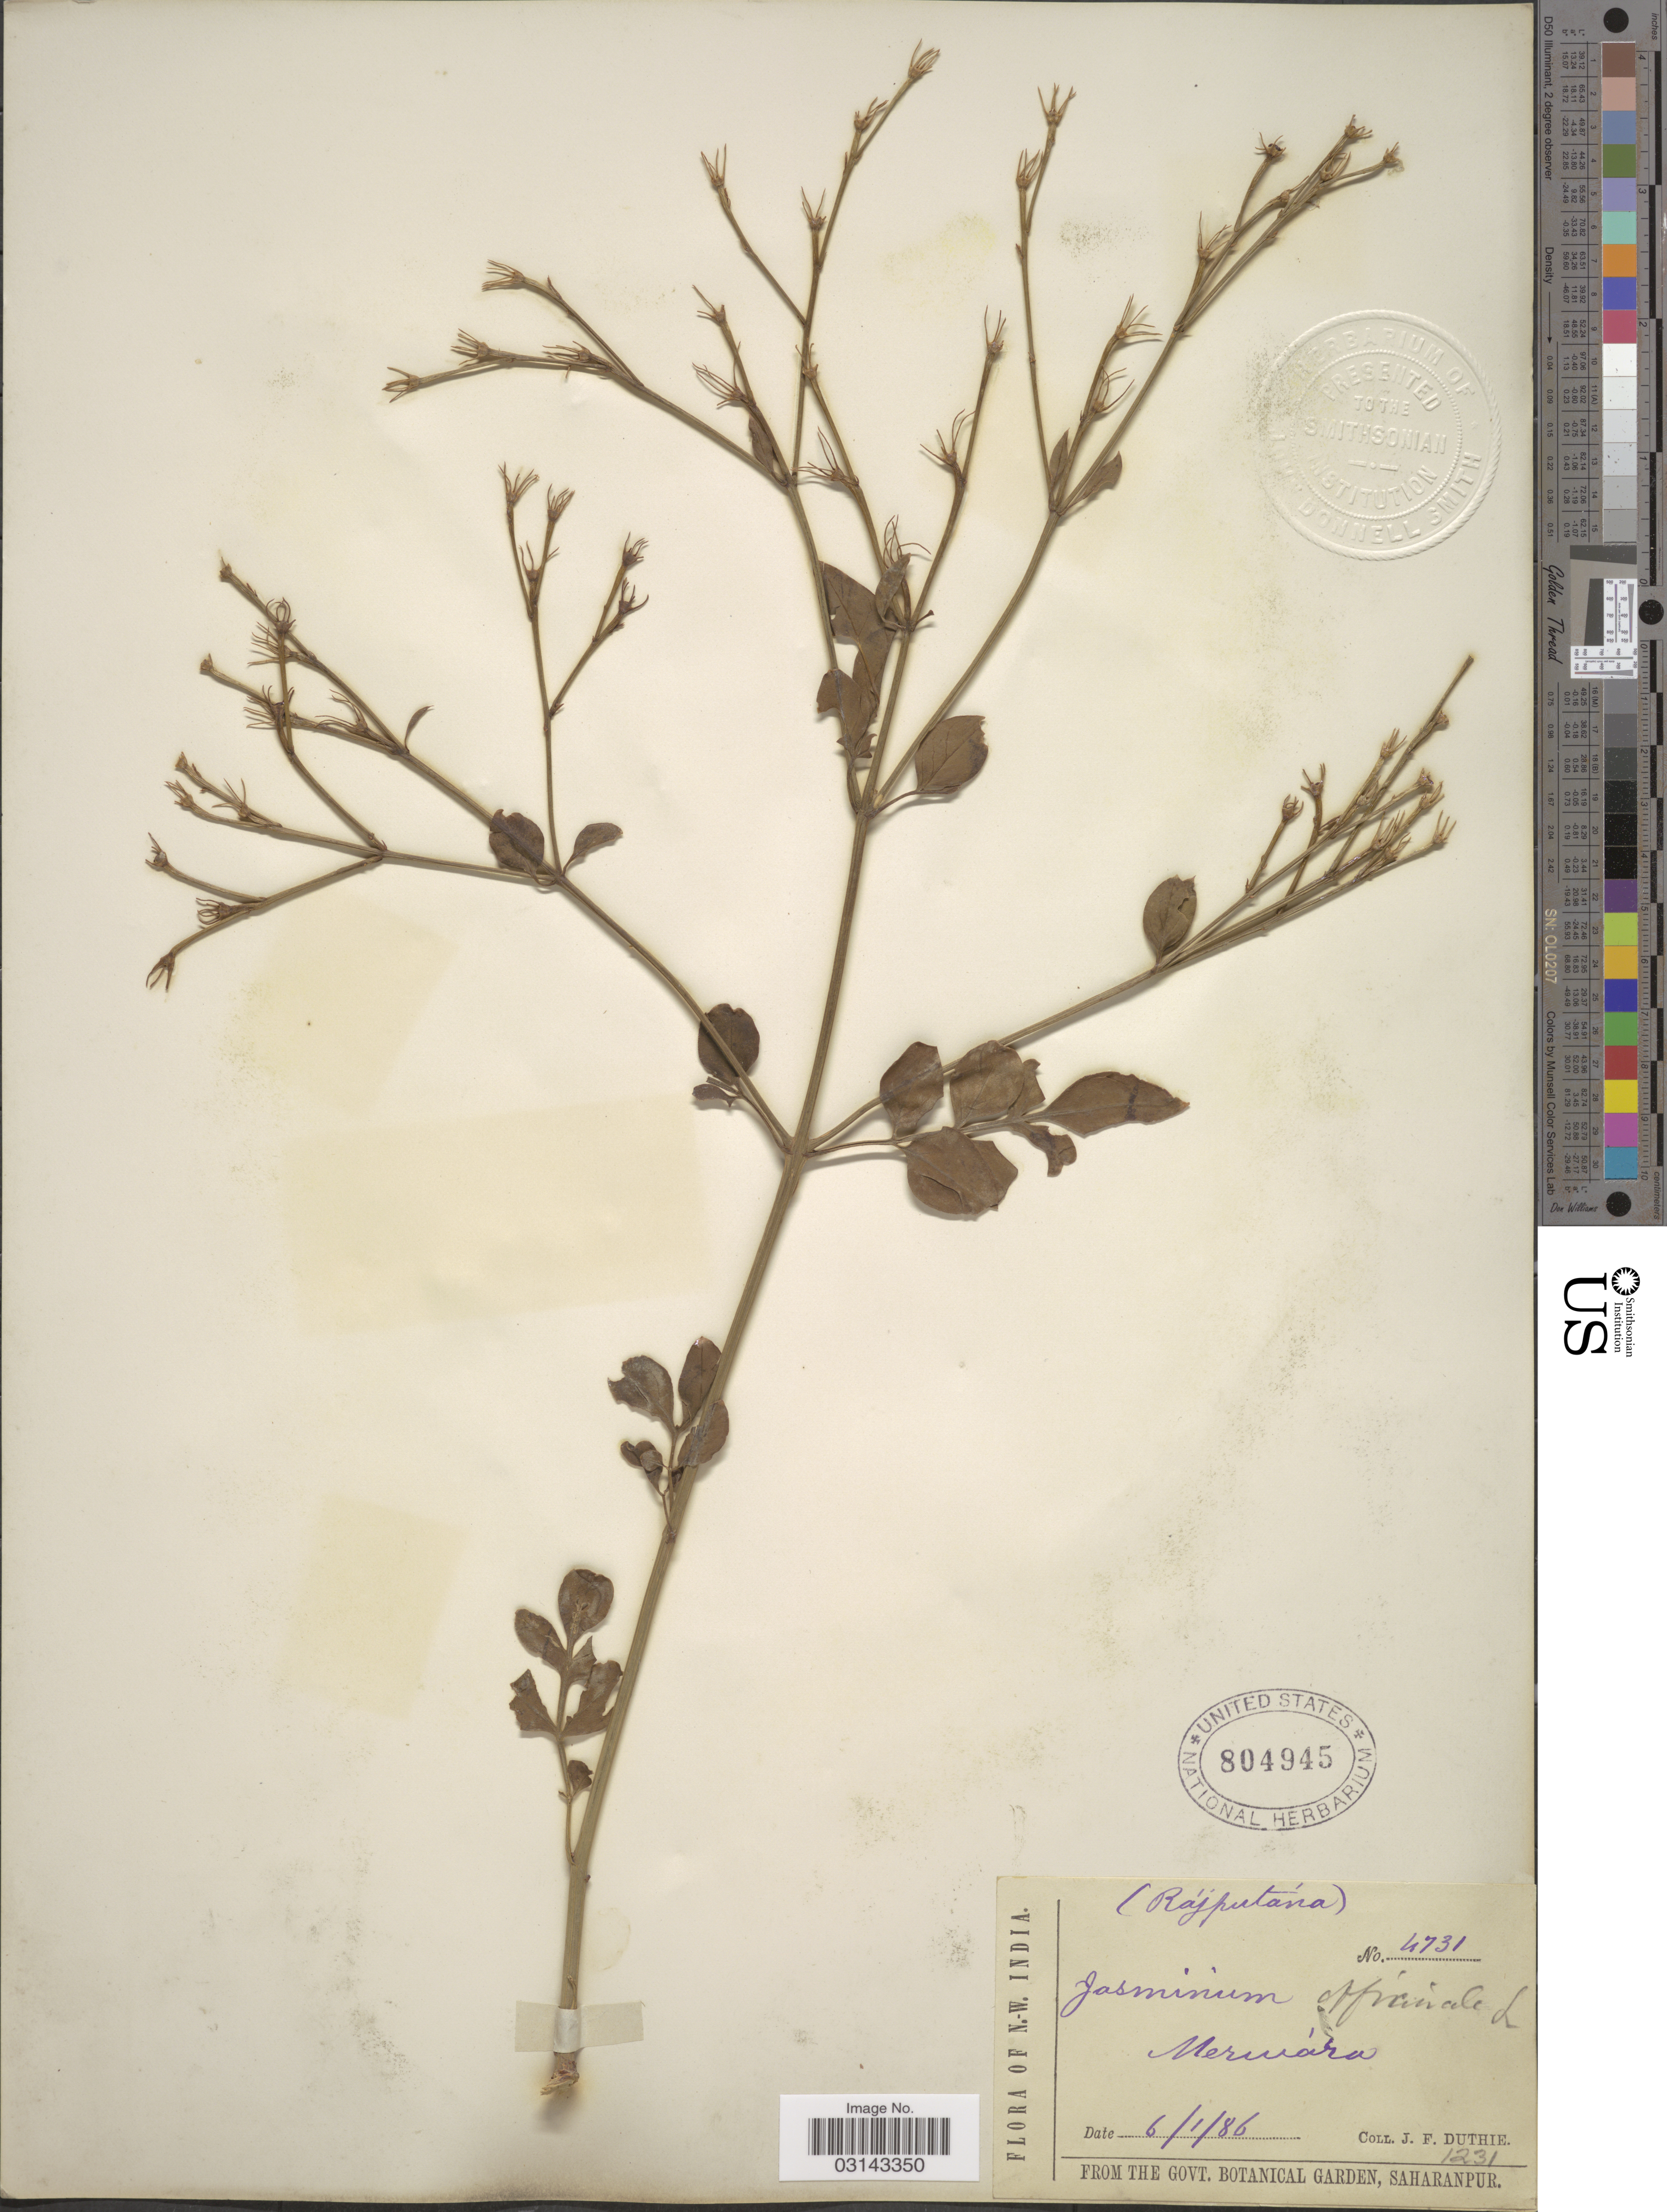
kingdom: Plantae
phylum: Tracheophyta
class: Magnoliopsida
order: Lamiales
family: Oleaceae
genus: Jasminum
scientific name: Jasminum grandiflorum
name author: L.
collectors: J. F. Duthie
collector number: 4731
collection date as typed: Transcribed d/m/y: 6/1/86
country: India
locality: N.-W. India. Merwárda.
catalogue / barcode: US 804945